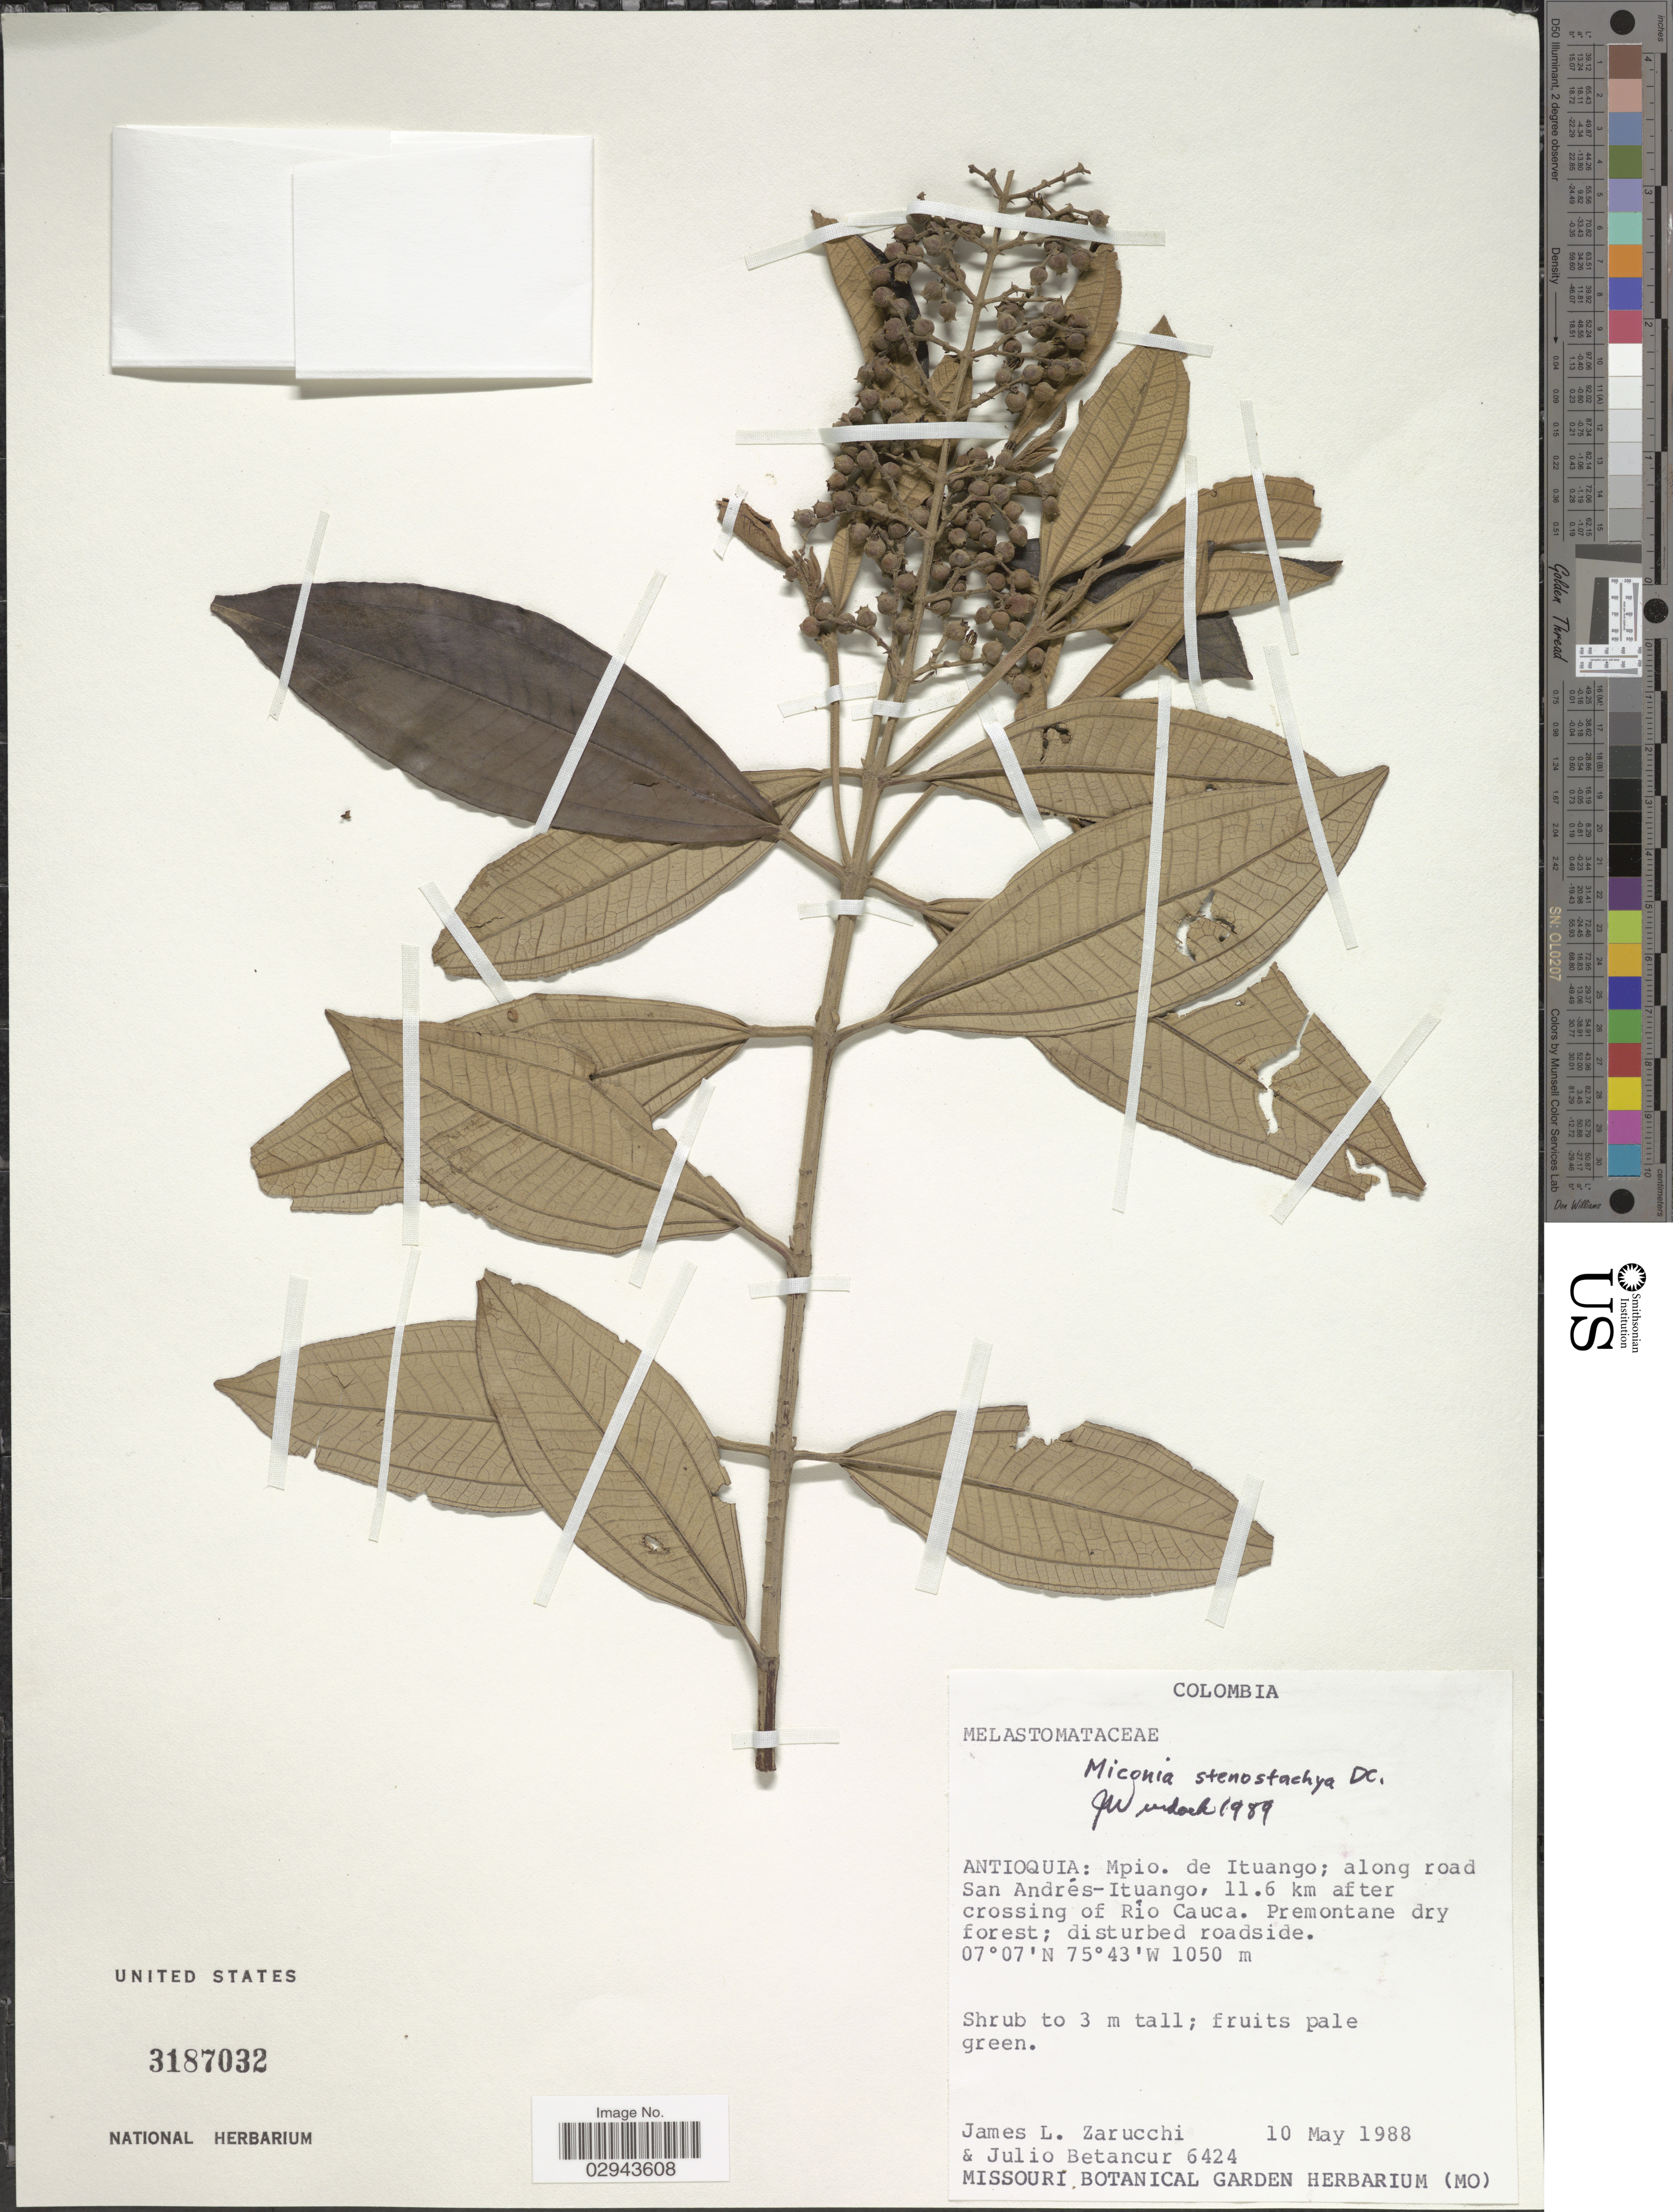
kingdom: Plantae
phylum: Tracheophyta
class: Magnoliopsida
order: Myrtales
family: Melastomataceae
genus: Miconia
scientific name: Miconia stenostachya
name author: DC.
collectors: J. L. Zarucchi & J. Betancur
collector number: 6424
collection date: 1988-05-10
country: Colombia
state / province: Antioquia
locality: Mpio. de Ituango; along road San Andrés-Ituango, 11.6 km after crossing of Río Cauca.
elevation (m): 1050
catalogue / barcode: US 3187032